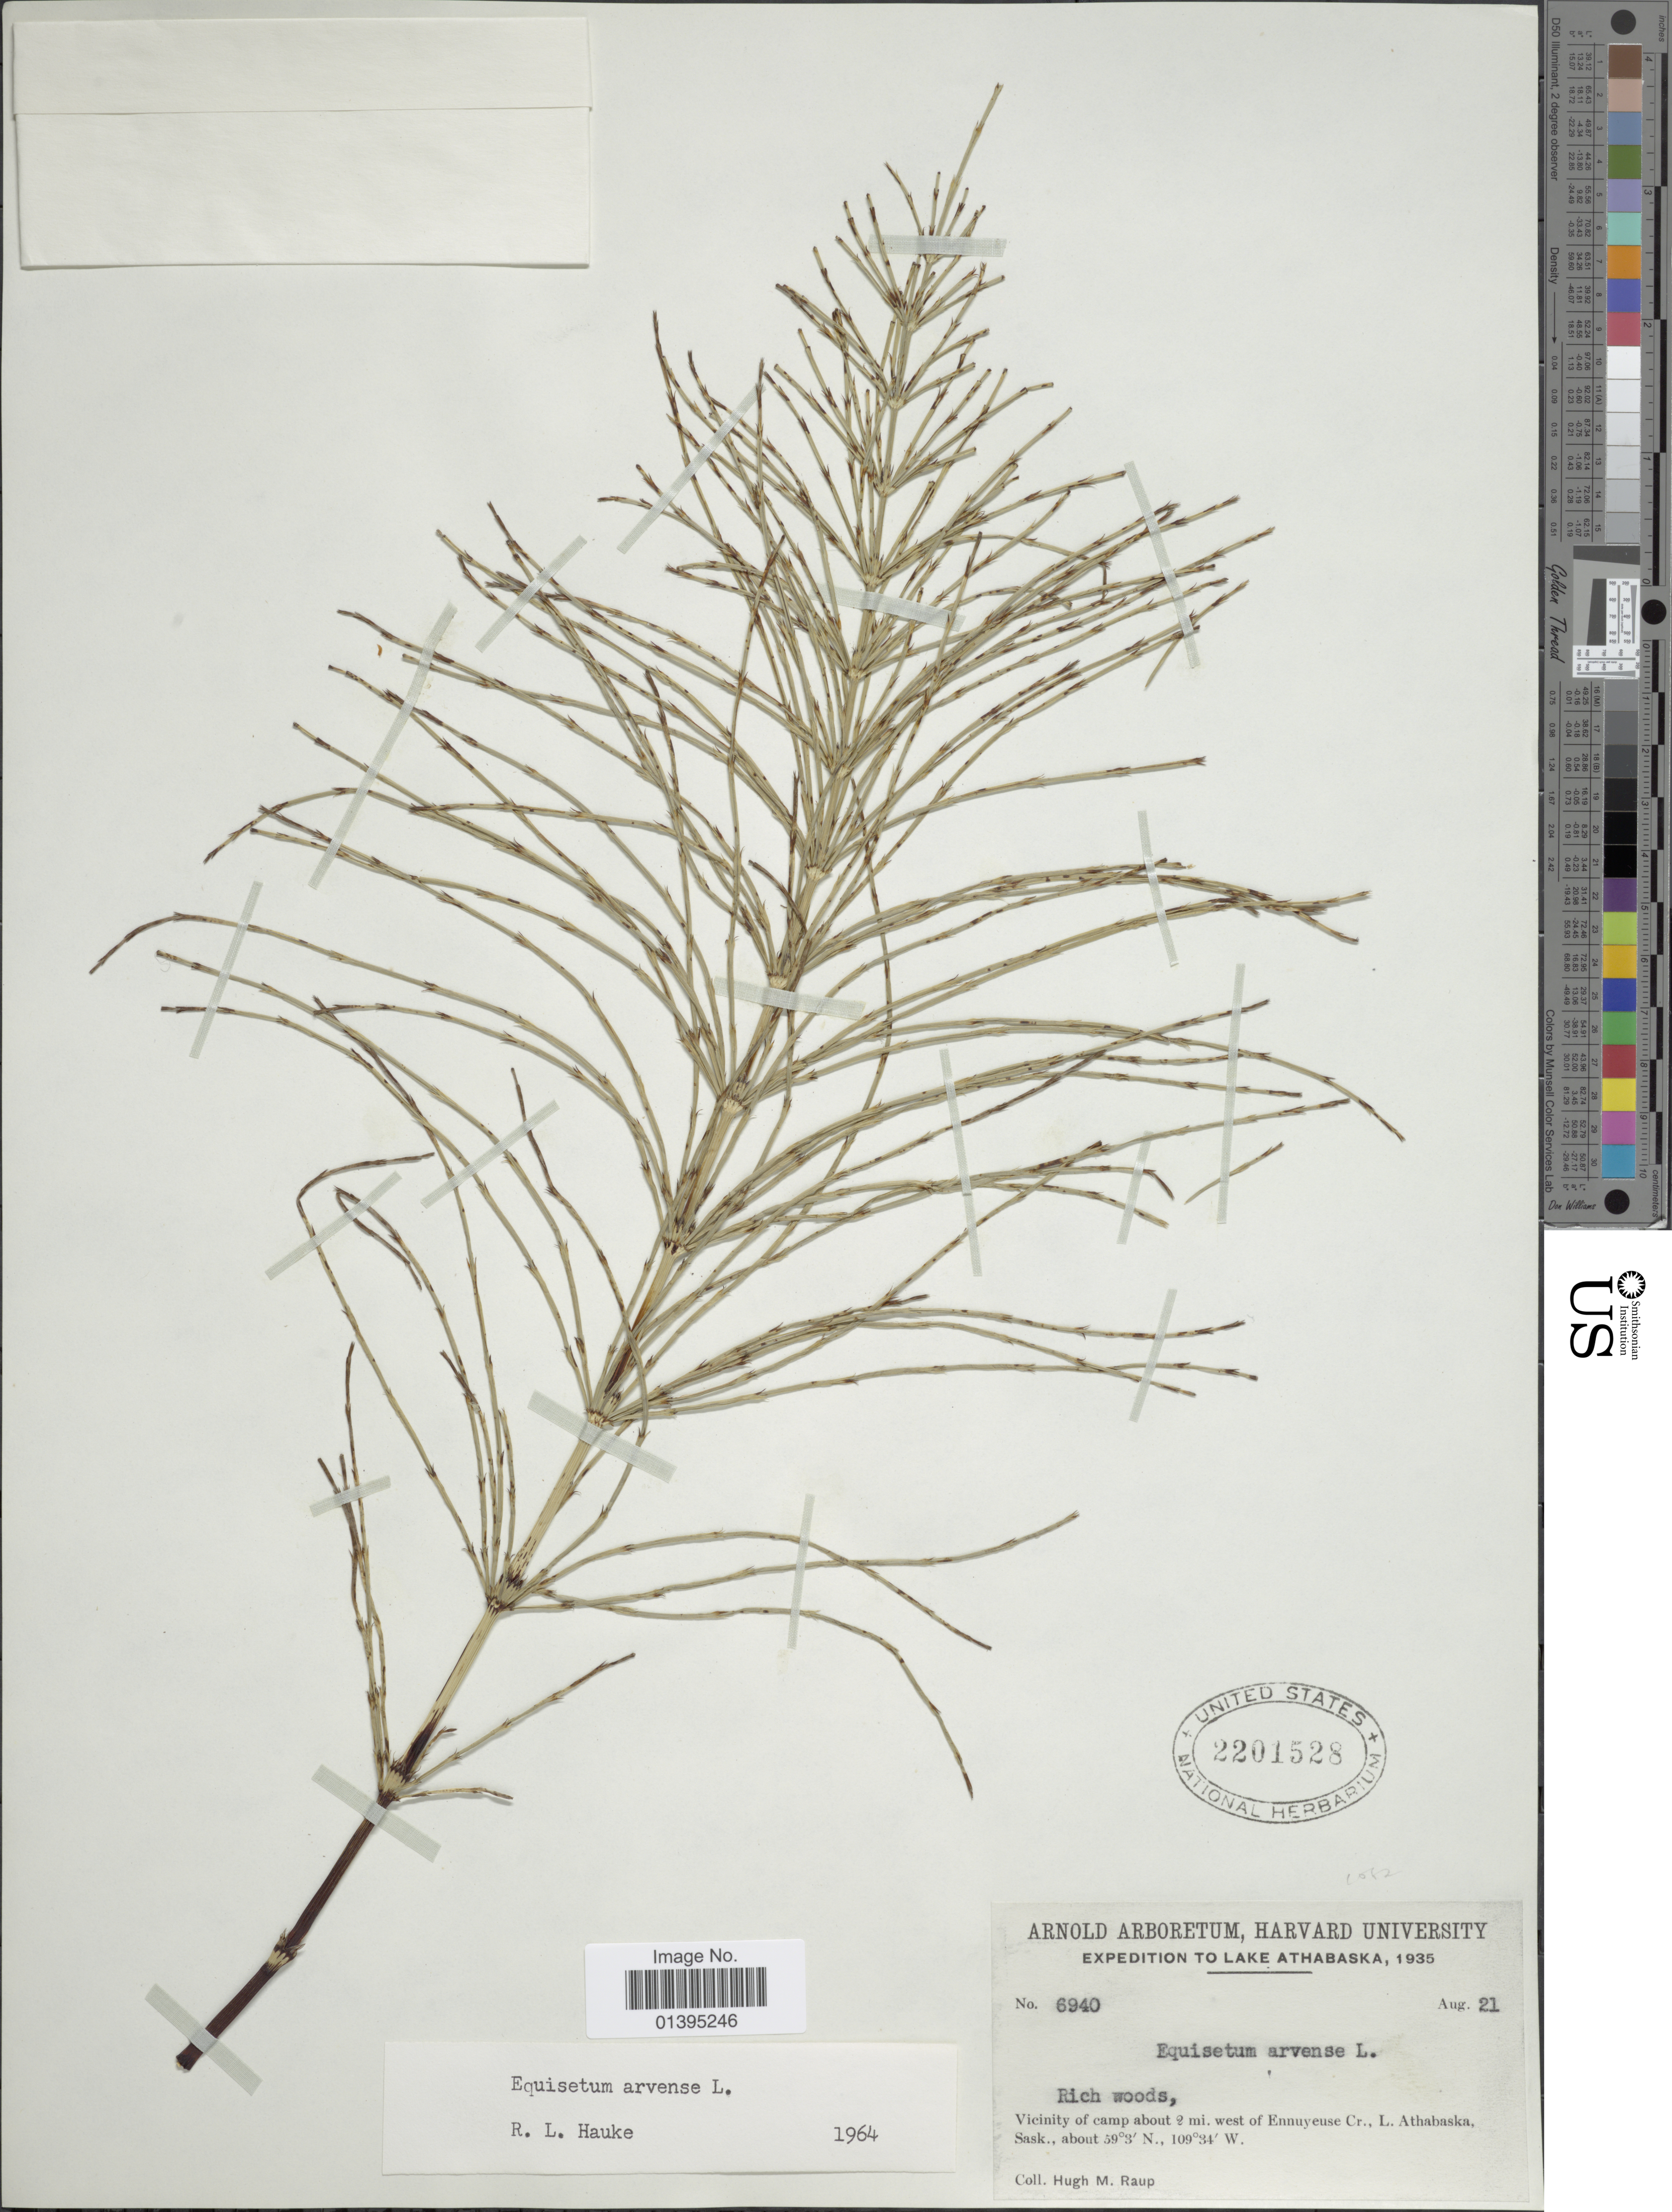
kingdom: Plantae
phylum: Tracheophyta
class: Polypodiopsida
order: Equisetales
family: Equisetaceae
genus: Equisetum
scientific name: Equisetum arvense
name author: L.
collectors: H. Raup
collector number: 6940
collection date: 1935-08-21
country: Canada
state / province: Saskatchewan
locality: Vicinity of camp about 2 mi. west of Ennuyeuse Cr., L. Athabaska, Sask.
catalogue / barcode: US 2201528